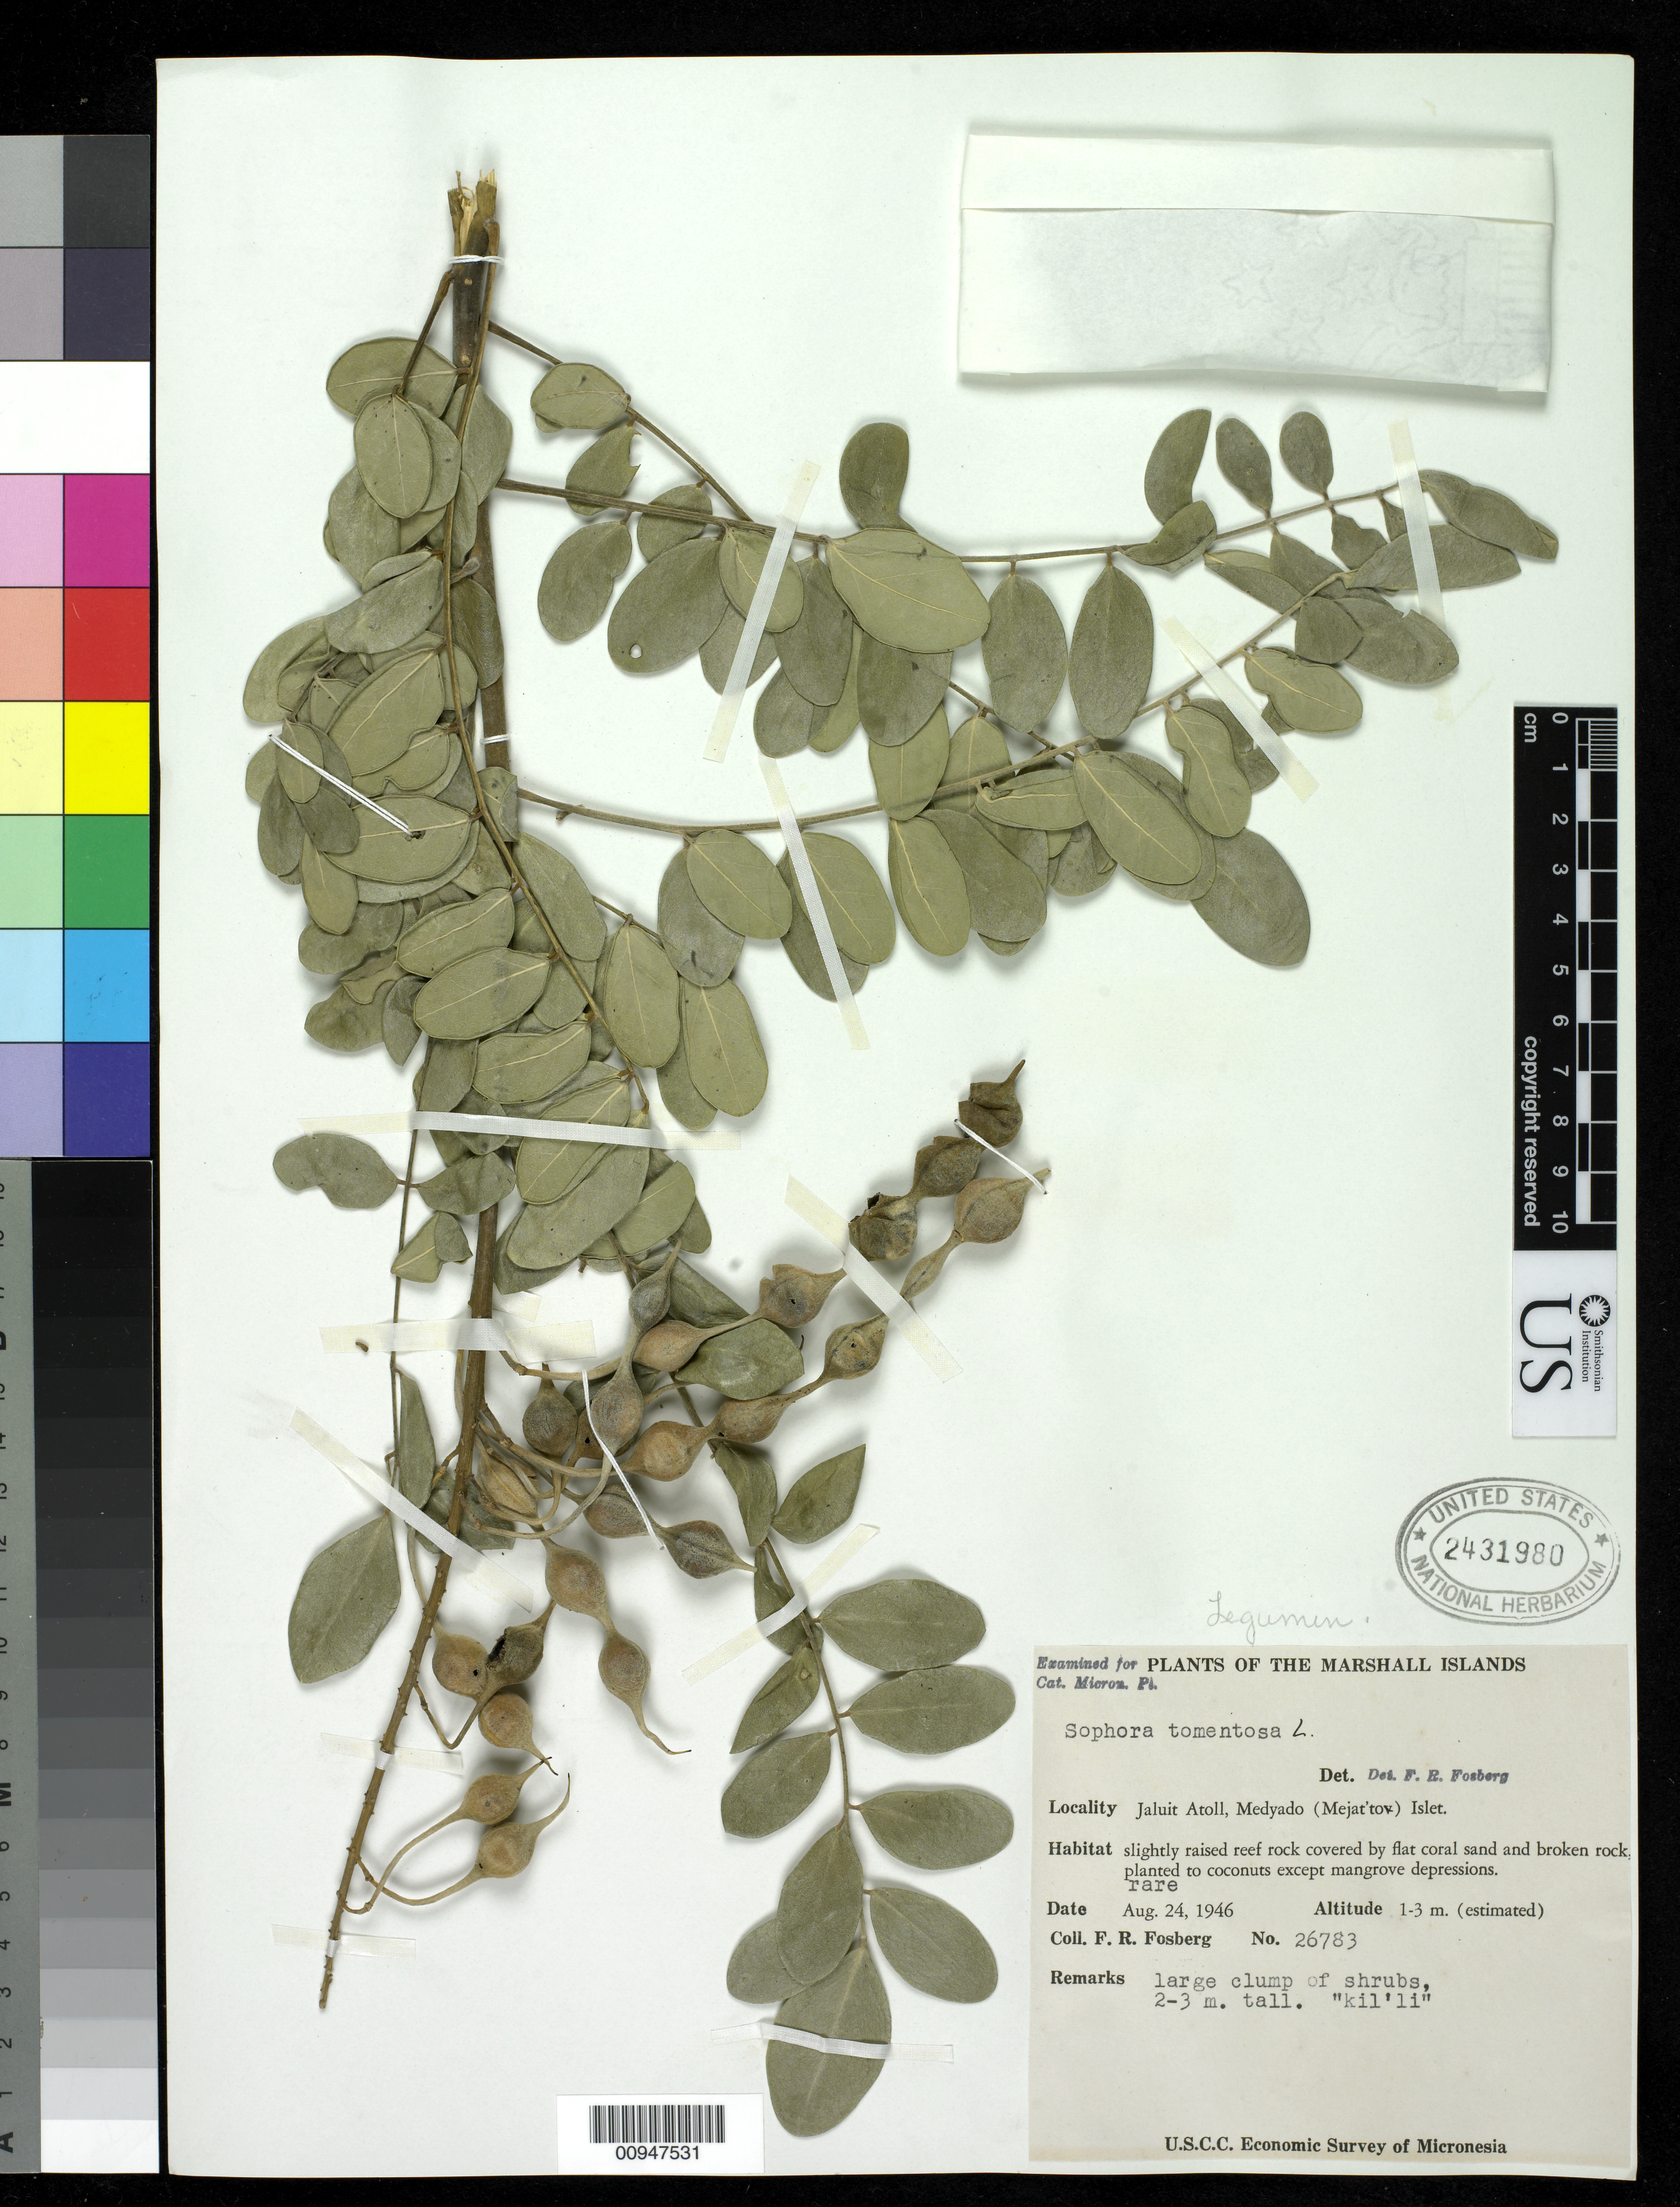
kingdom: Plantae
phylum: Tracheophyta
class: Magnoliopsida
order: Fabales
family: Fabaceae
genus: Sophora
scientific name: Sophora tomentosa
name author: L.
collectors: F. R. Fosberg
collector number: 26783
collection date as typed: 24 Aug 1946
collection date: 1946-08-24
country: Marshall Islands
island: Jaluit Atoll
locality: Medyado (Mejat'tov) Islet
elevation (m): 1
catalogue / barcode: US 2431980